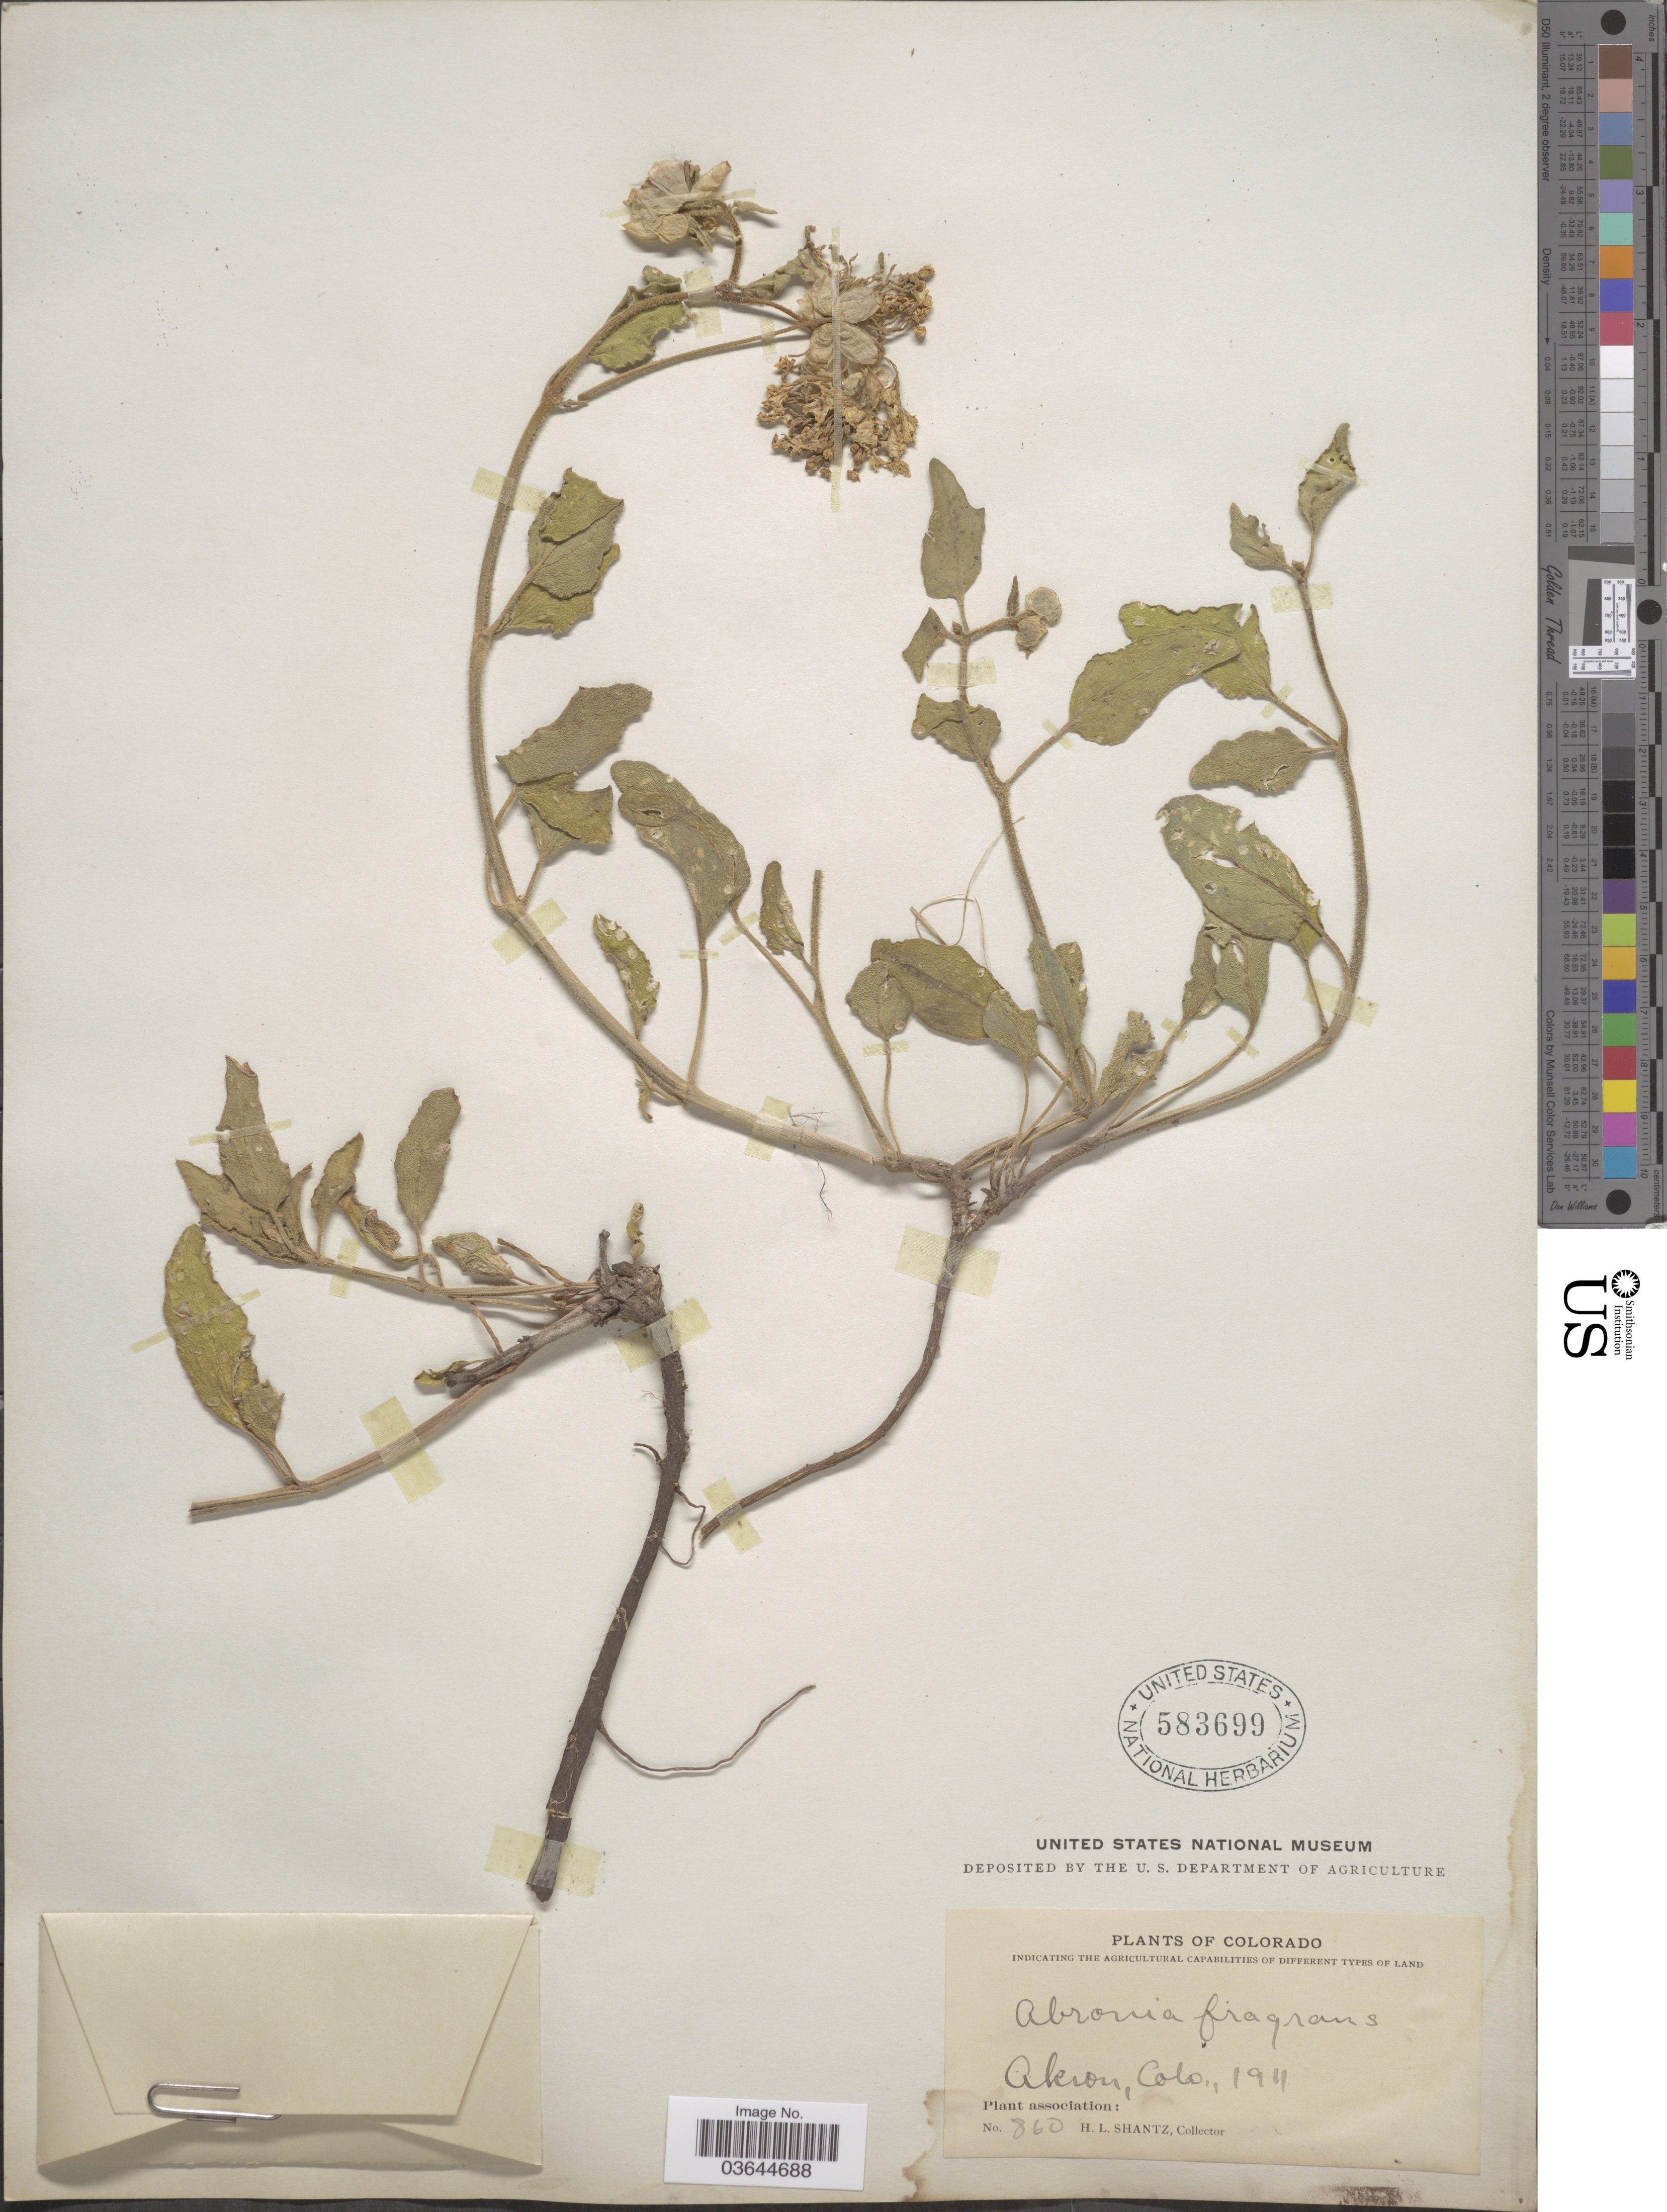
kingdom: Plantae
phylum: Tracheophyta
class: Magnoliopsida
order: Caryophyllales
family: Nyctaginaceae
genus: Abronia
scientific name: Abronia fragrans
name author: Nutt. ex Hook.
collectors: H. Shantz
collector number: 860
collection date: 1911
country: United States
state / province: Colorado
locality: Akron.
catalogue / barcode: US 583699